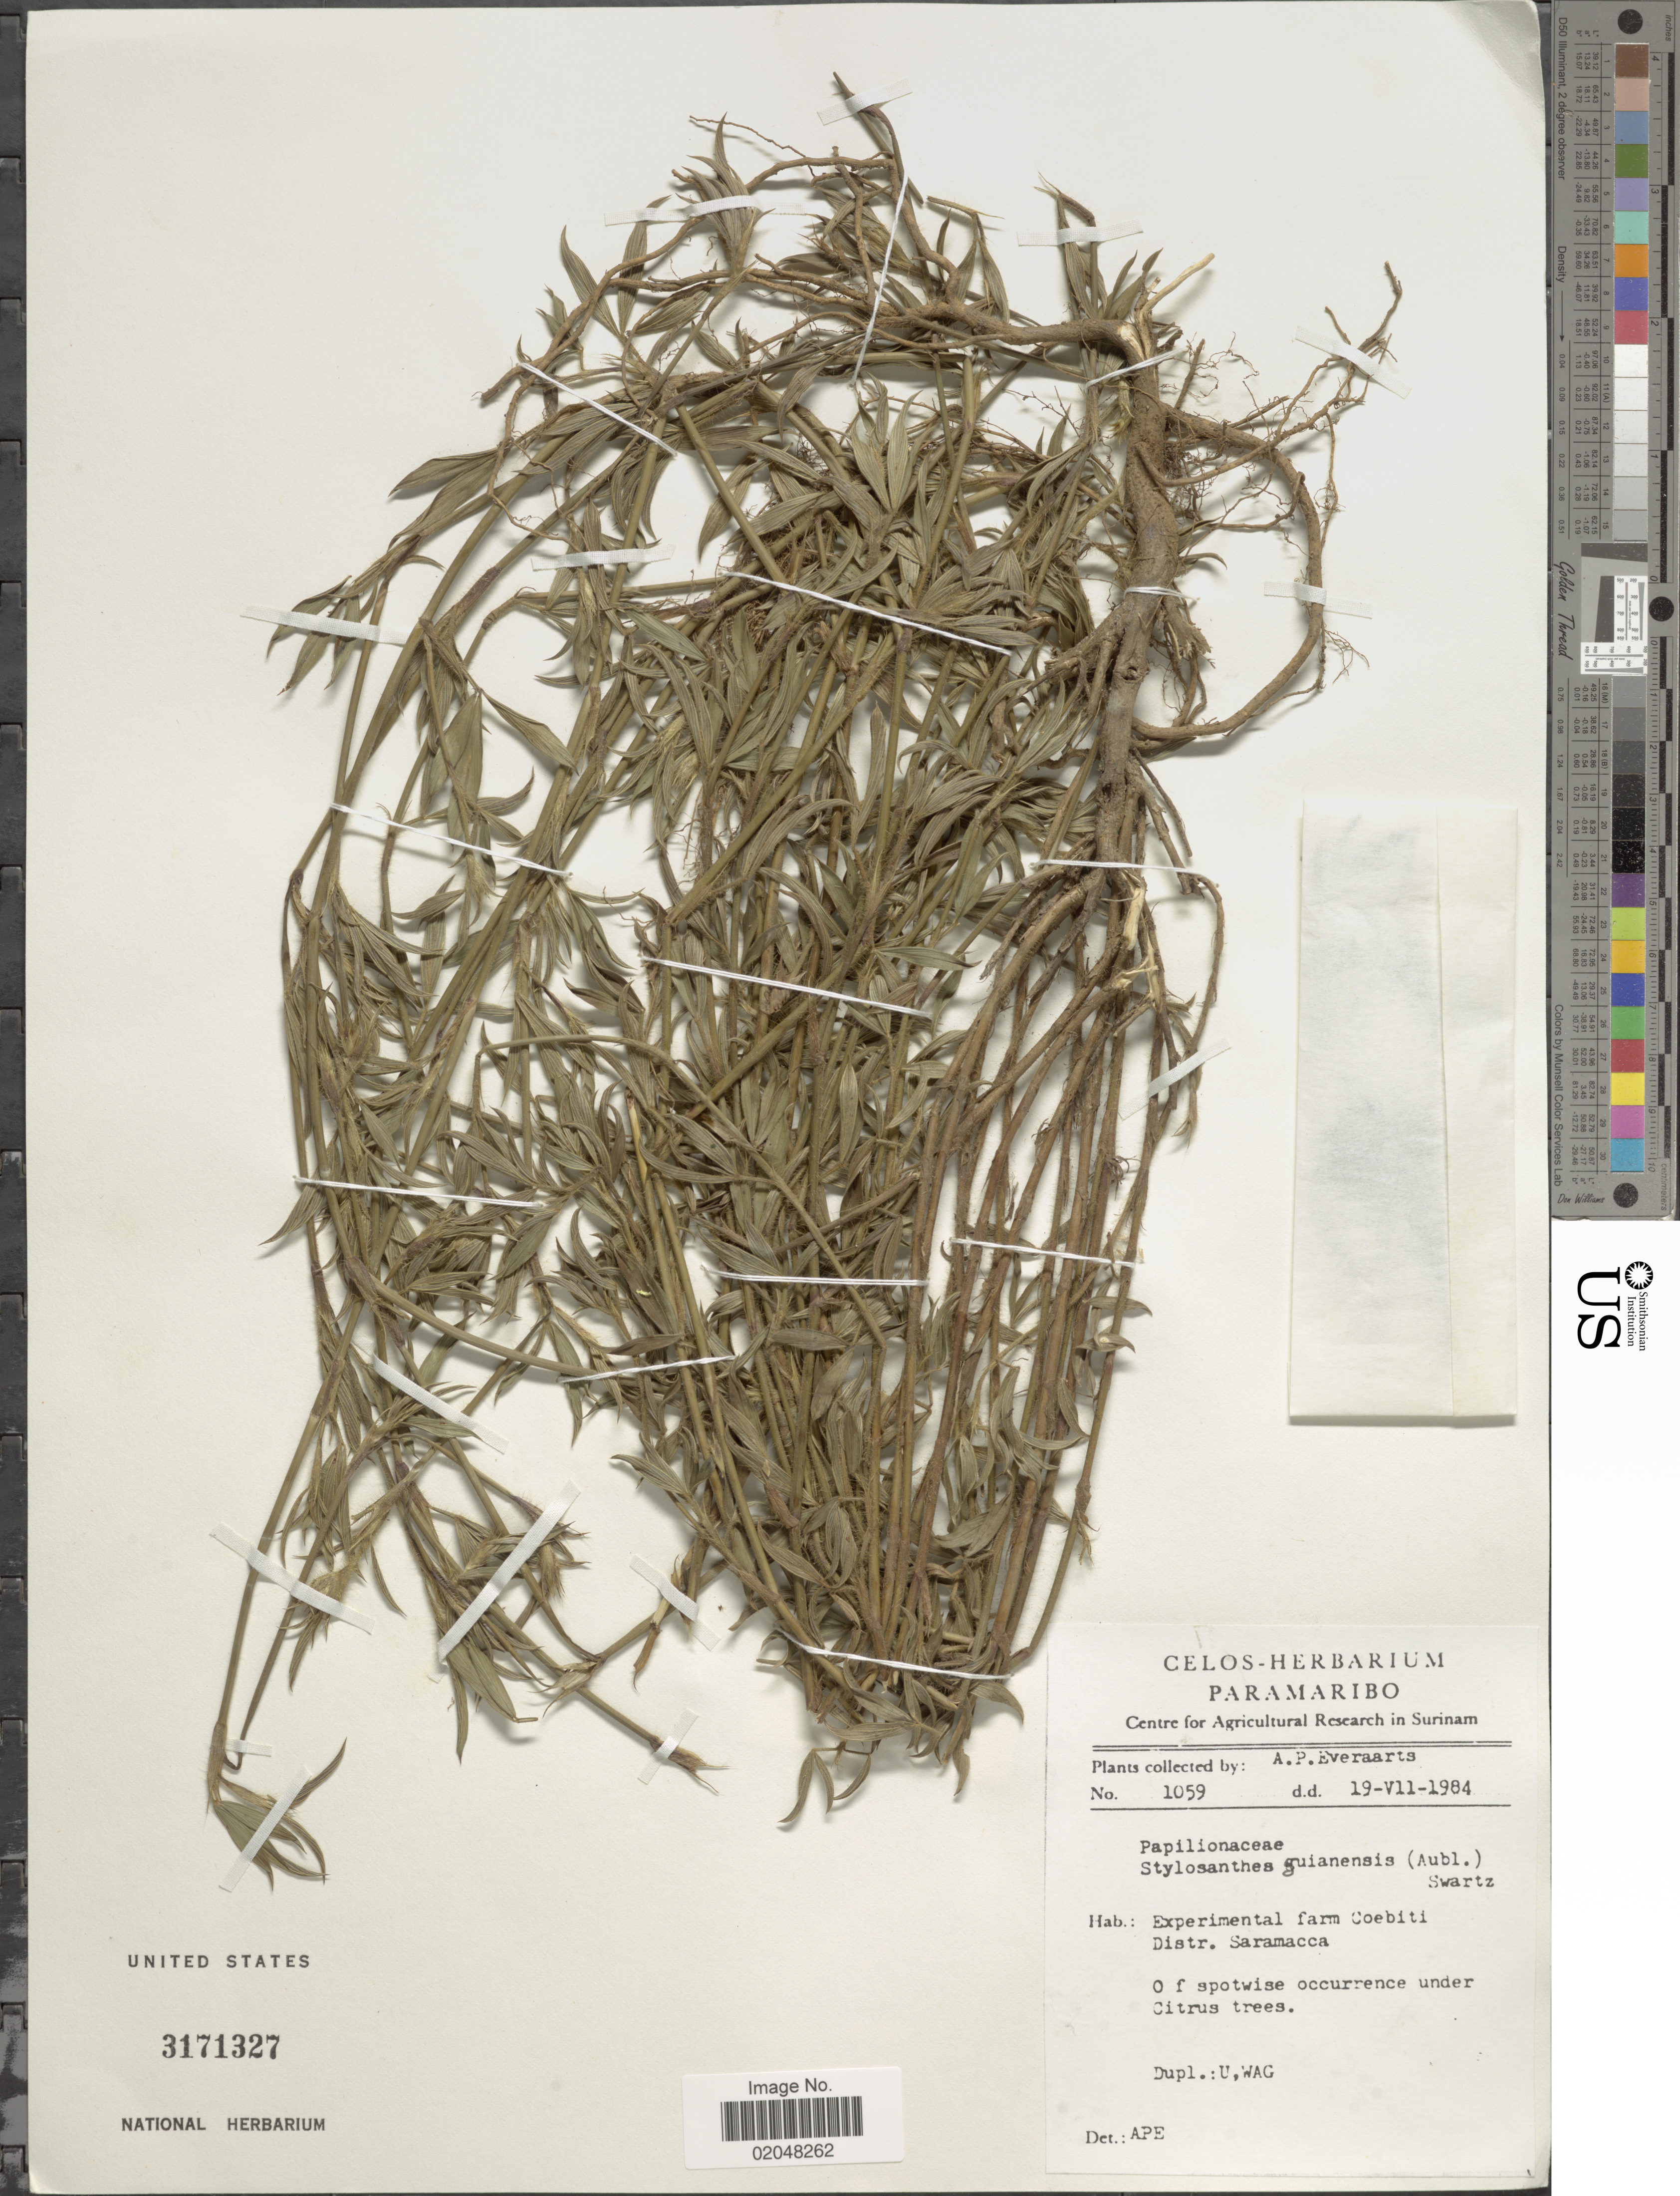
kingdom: Plantae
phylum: Tracheophyta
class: Magnoliopsida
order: Fabales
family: Fabaceae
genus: Stylosanthes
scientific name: Stylosanthes guianensis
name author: (Aubl.) Sw.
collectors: A. Everaarts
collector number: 1059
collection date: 1984-07-19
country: Suriname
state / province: Saramacca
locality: Experimental farm Coebiti.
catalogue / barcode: US 3173127